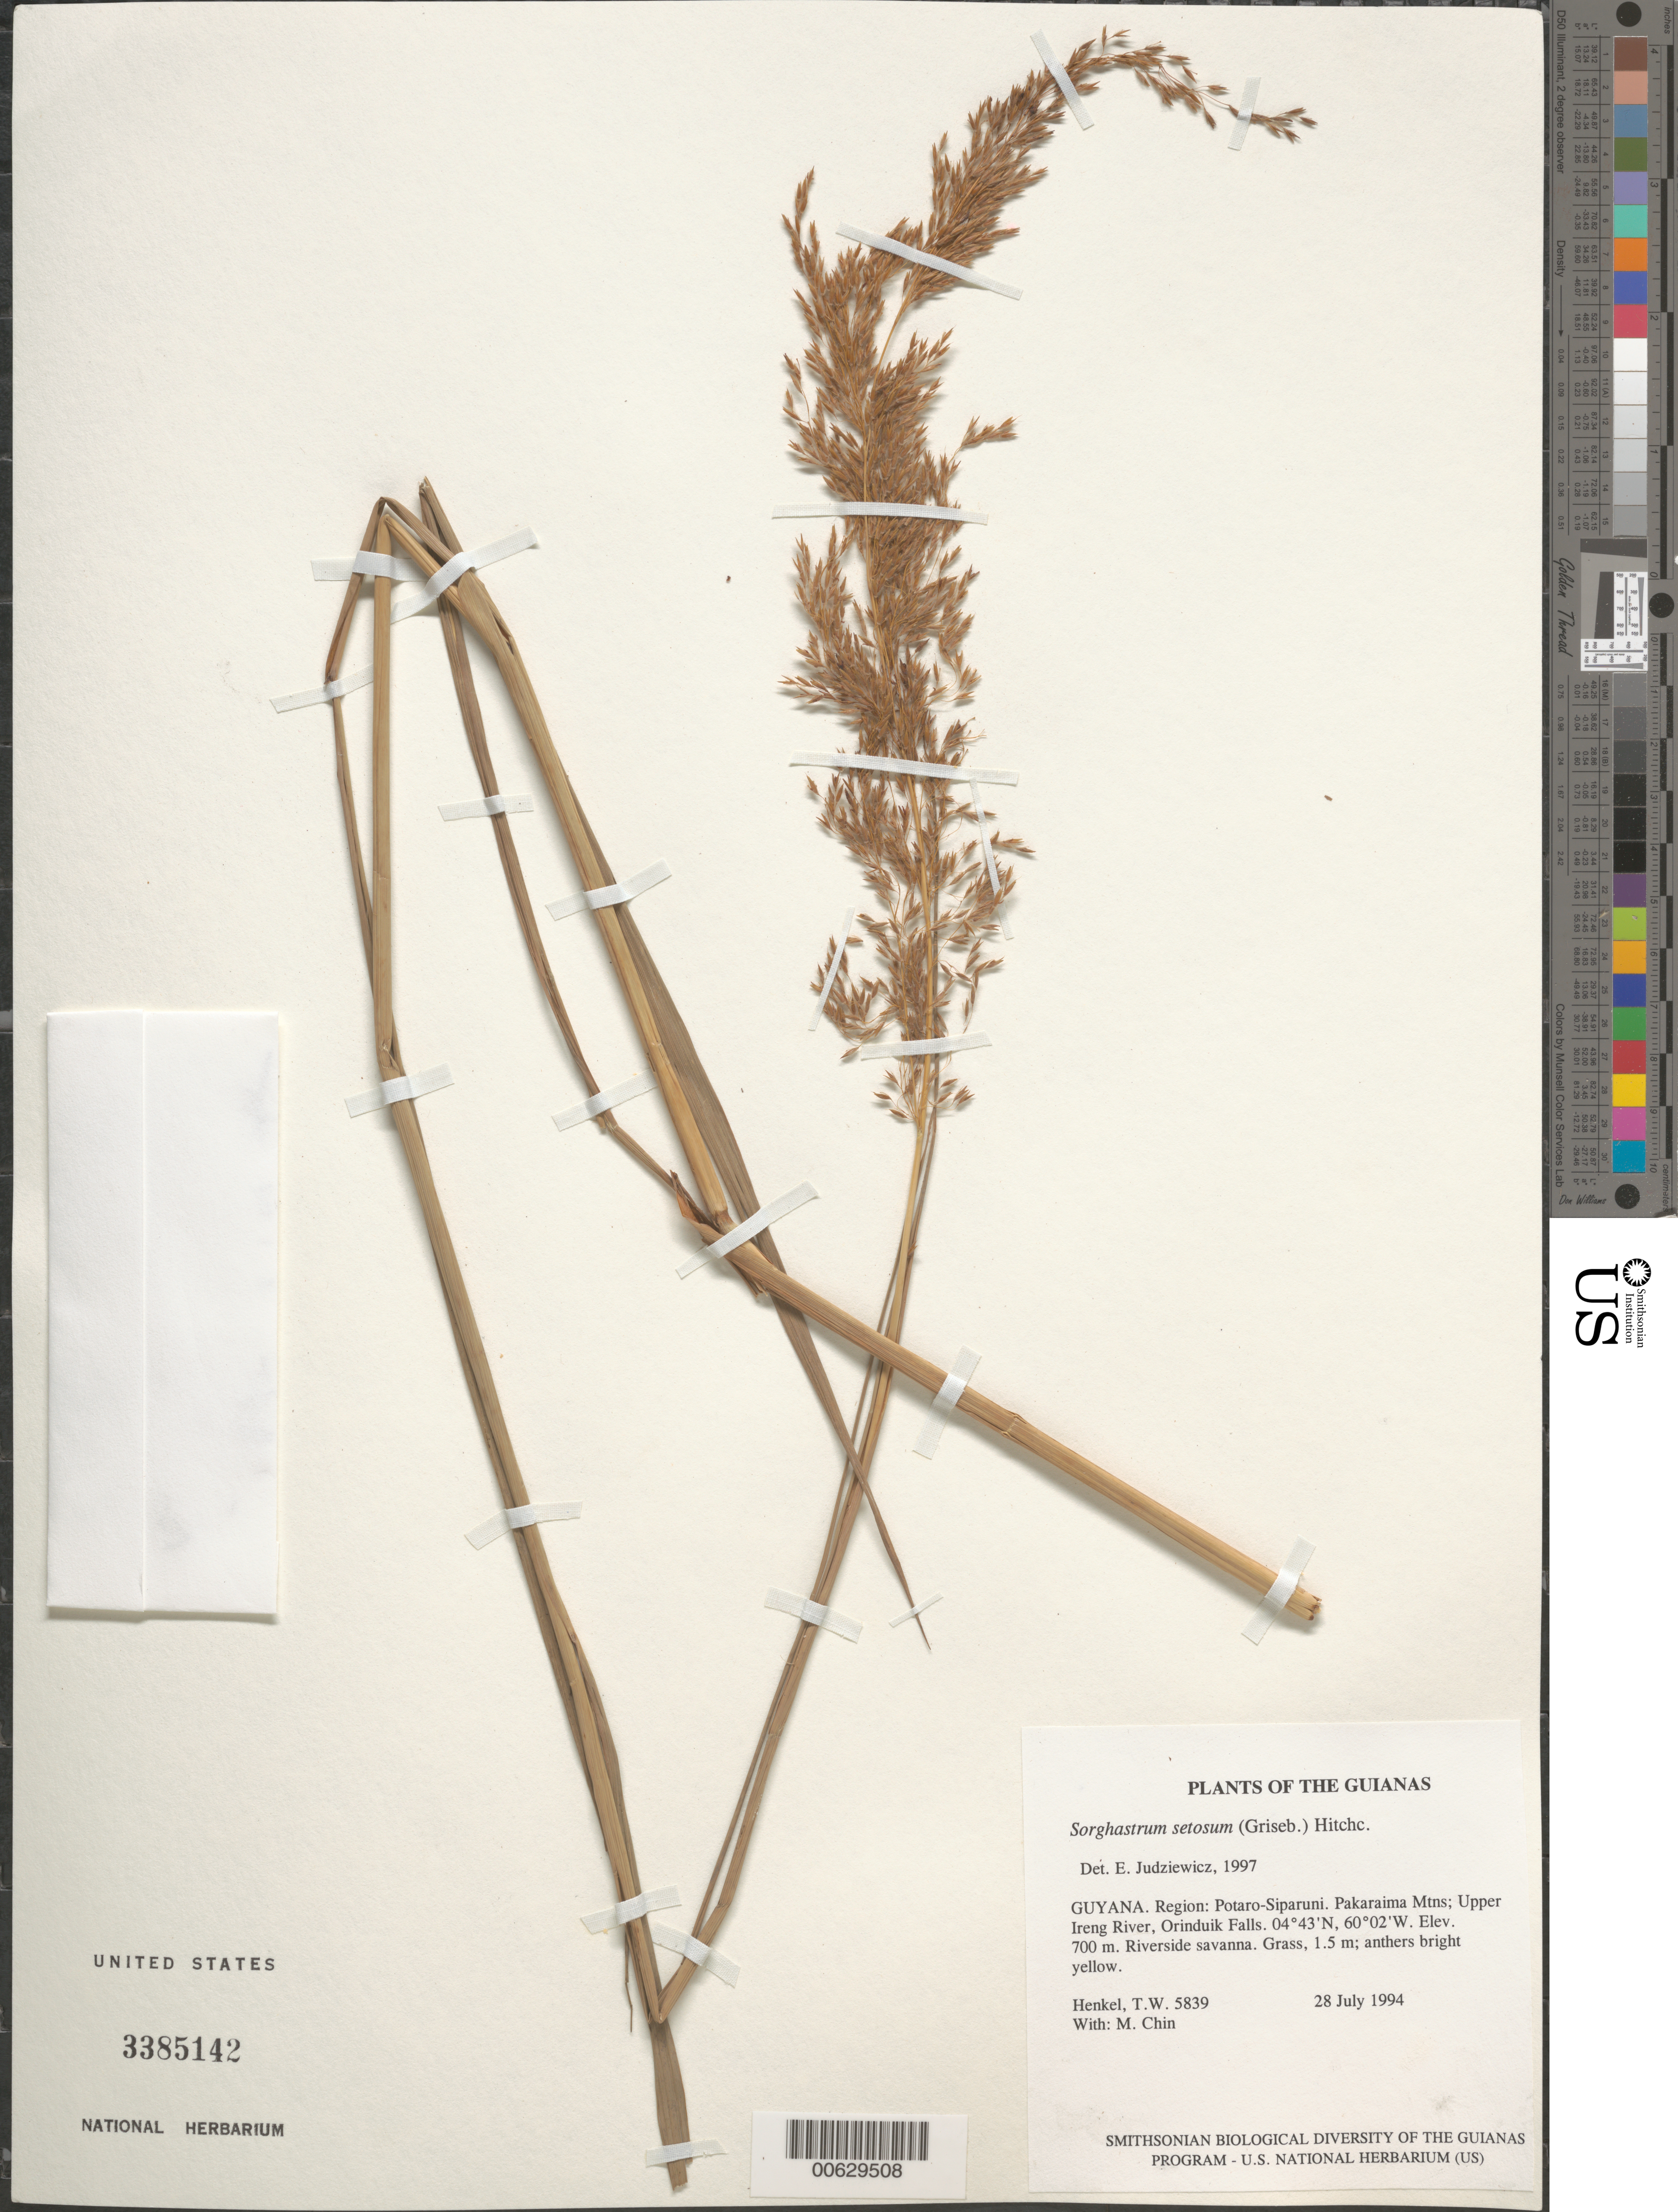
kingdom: Plantae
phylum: Tracheophyta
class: Liliopsida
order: Poales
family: Poaceae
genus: Sorghastrum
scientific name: Sorghastrum setosum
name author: (Griseb.) Hitchc.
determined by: Judziewicz, E. J.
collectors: T. Henkel & M. Chin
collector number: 5839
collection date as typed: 28 July 1994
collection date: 1994-07-28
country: Guyana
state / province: Potaro-Siparuni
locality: Pakaraima Mtns; Upper Ireng River, Orinduik Falls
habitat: Riverside savanna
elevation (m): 700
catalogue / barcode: US 3385142